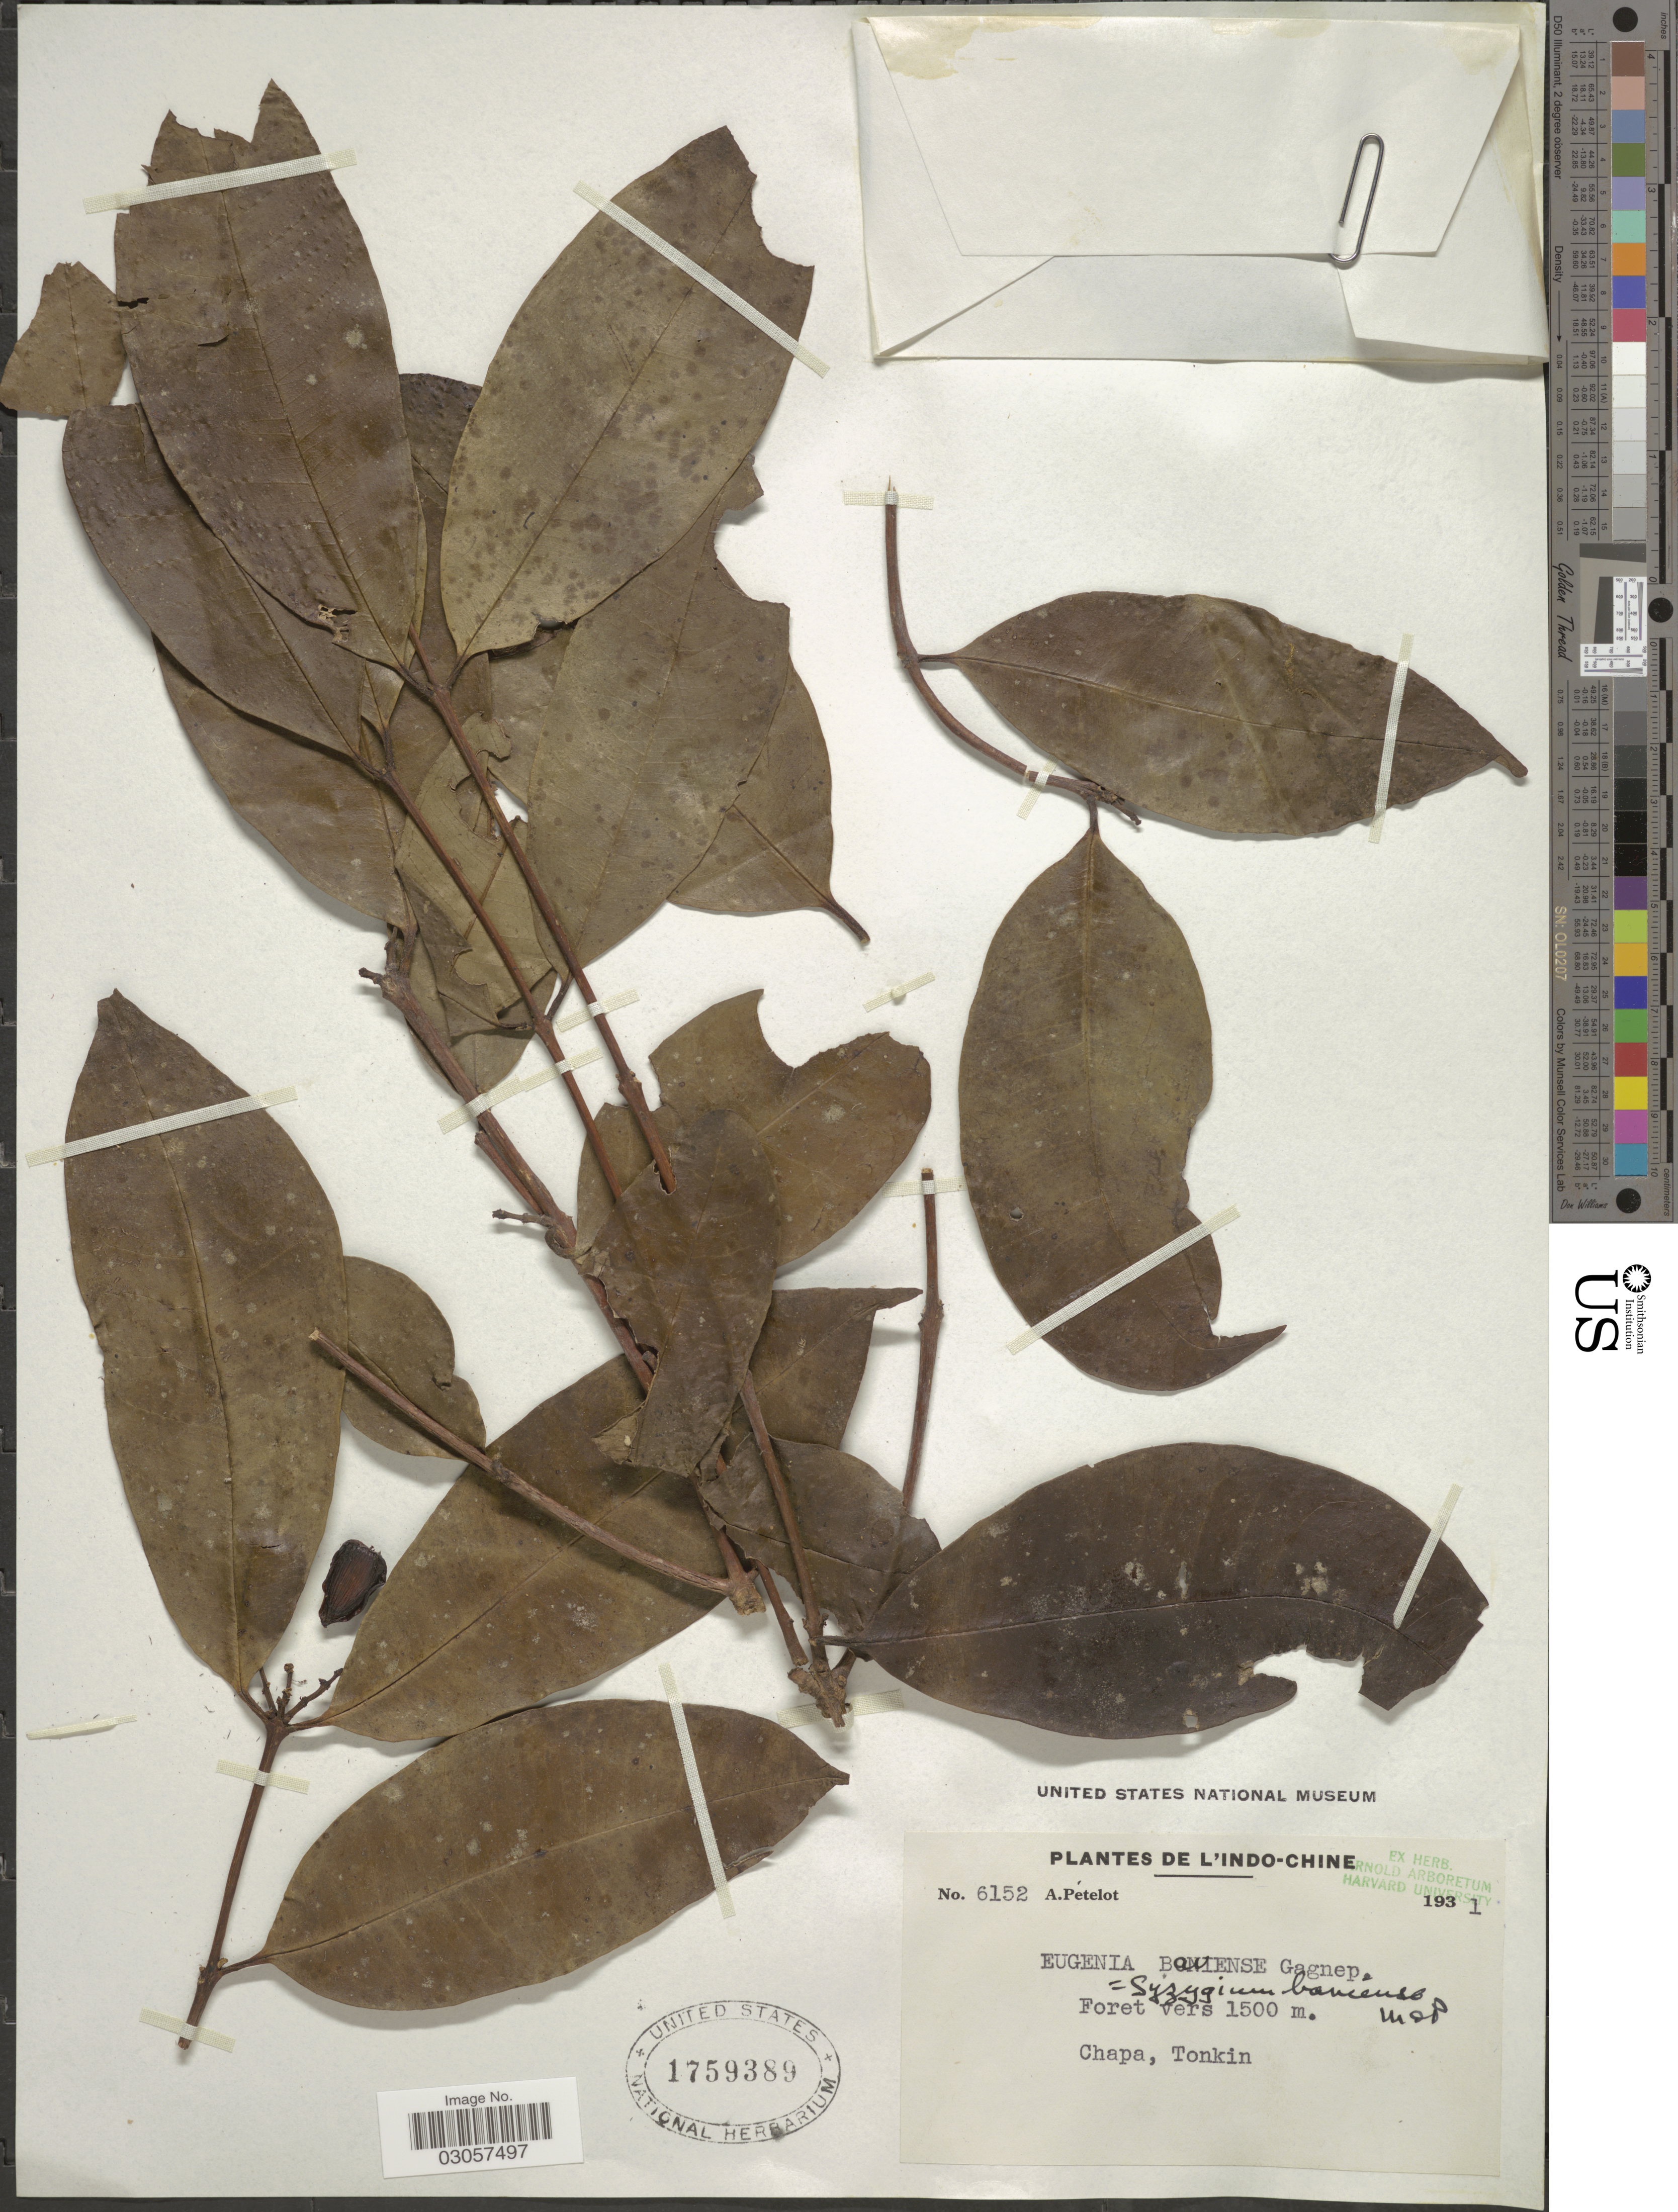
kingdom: Plantae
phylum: Tracheophyta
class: Magnoliopsida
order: Myrtales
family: Myrtaceae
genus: Syzygium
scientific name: Syzygium boisianum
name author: (Gagnep.) Merr. & L.M. Perry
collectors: A. Petelot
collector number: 6152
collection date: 1931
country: Vietnam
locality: De L'Indo-Chine, Chapa, Tonkin.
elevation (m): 1500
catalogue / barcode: US 1759389